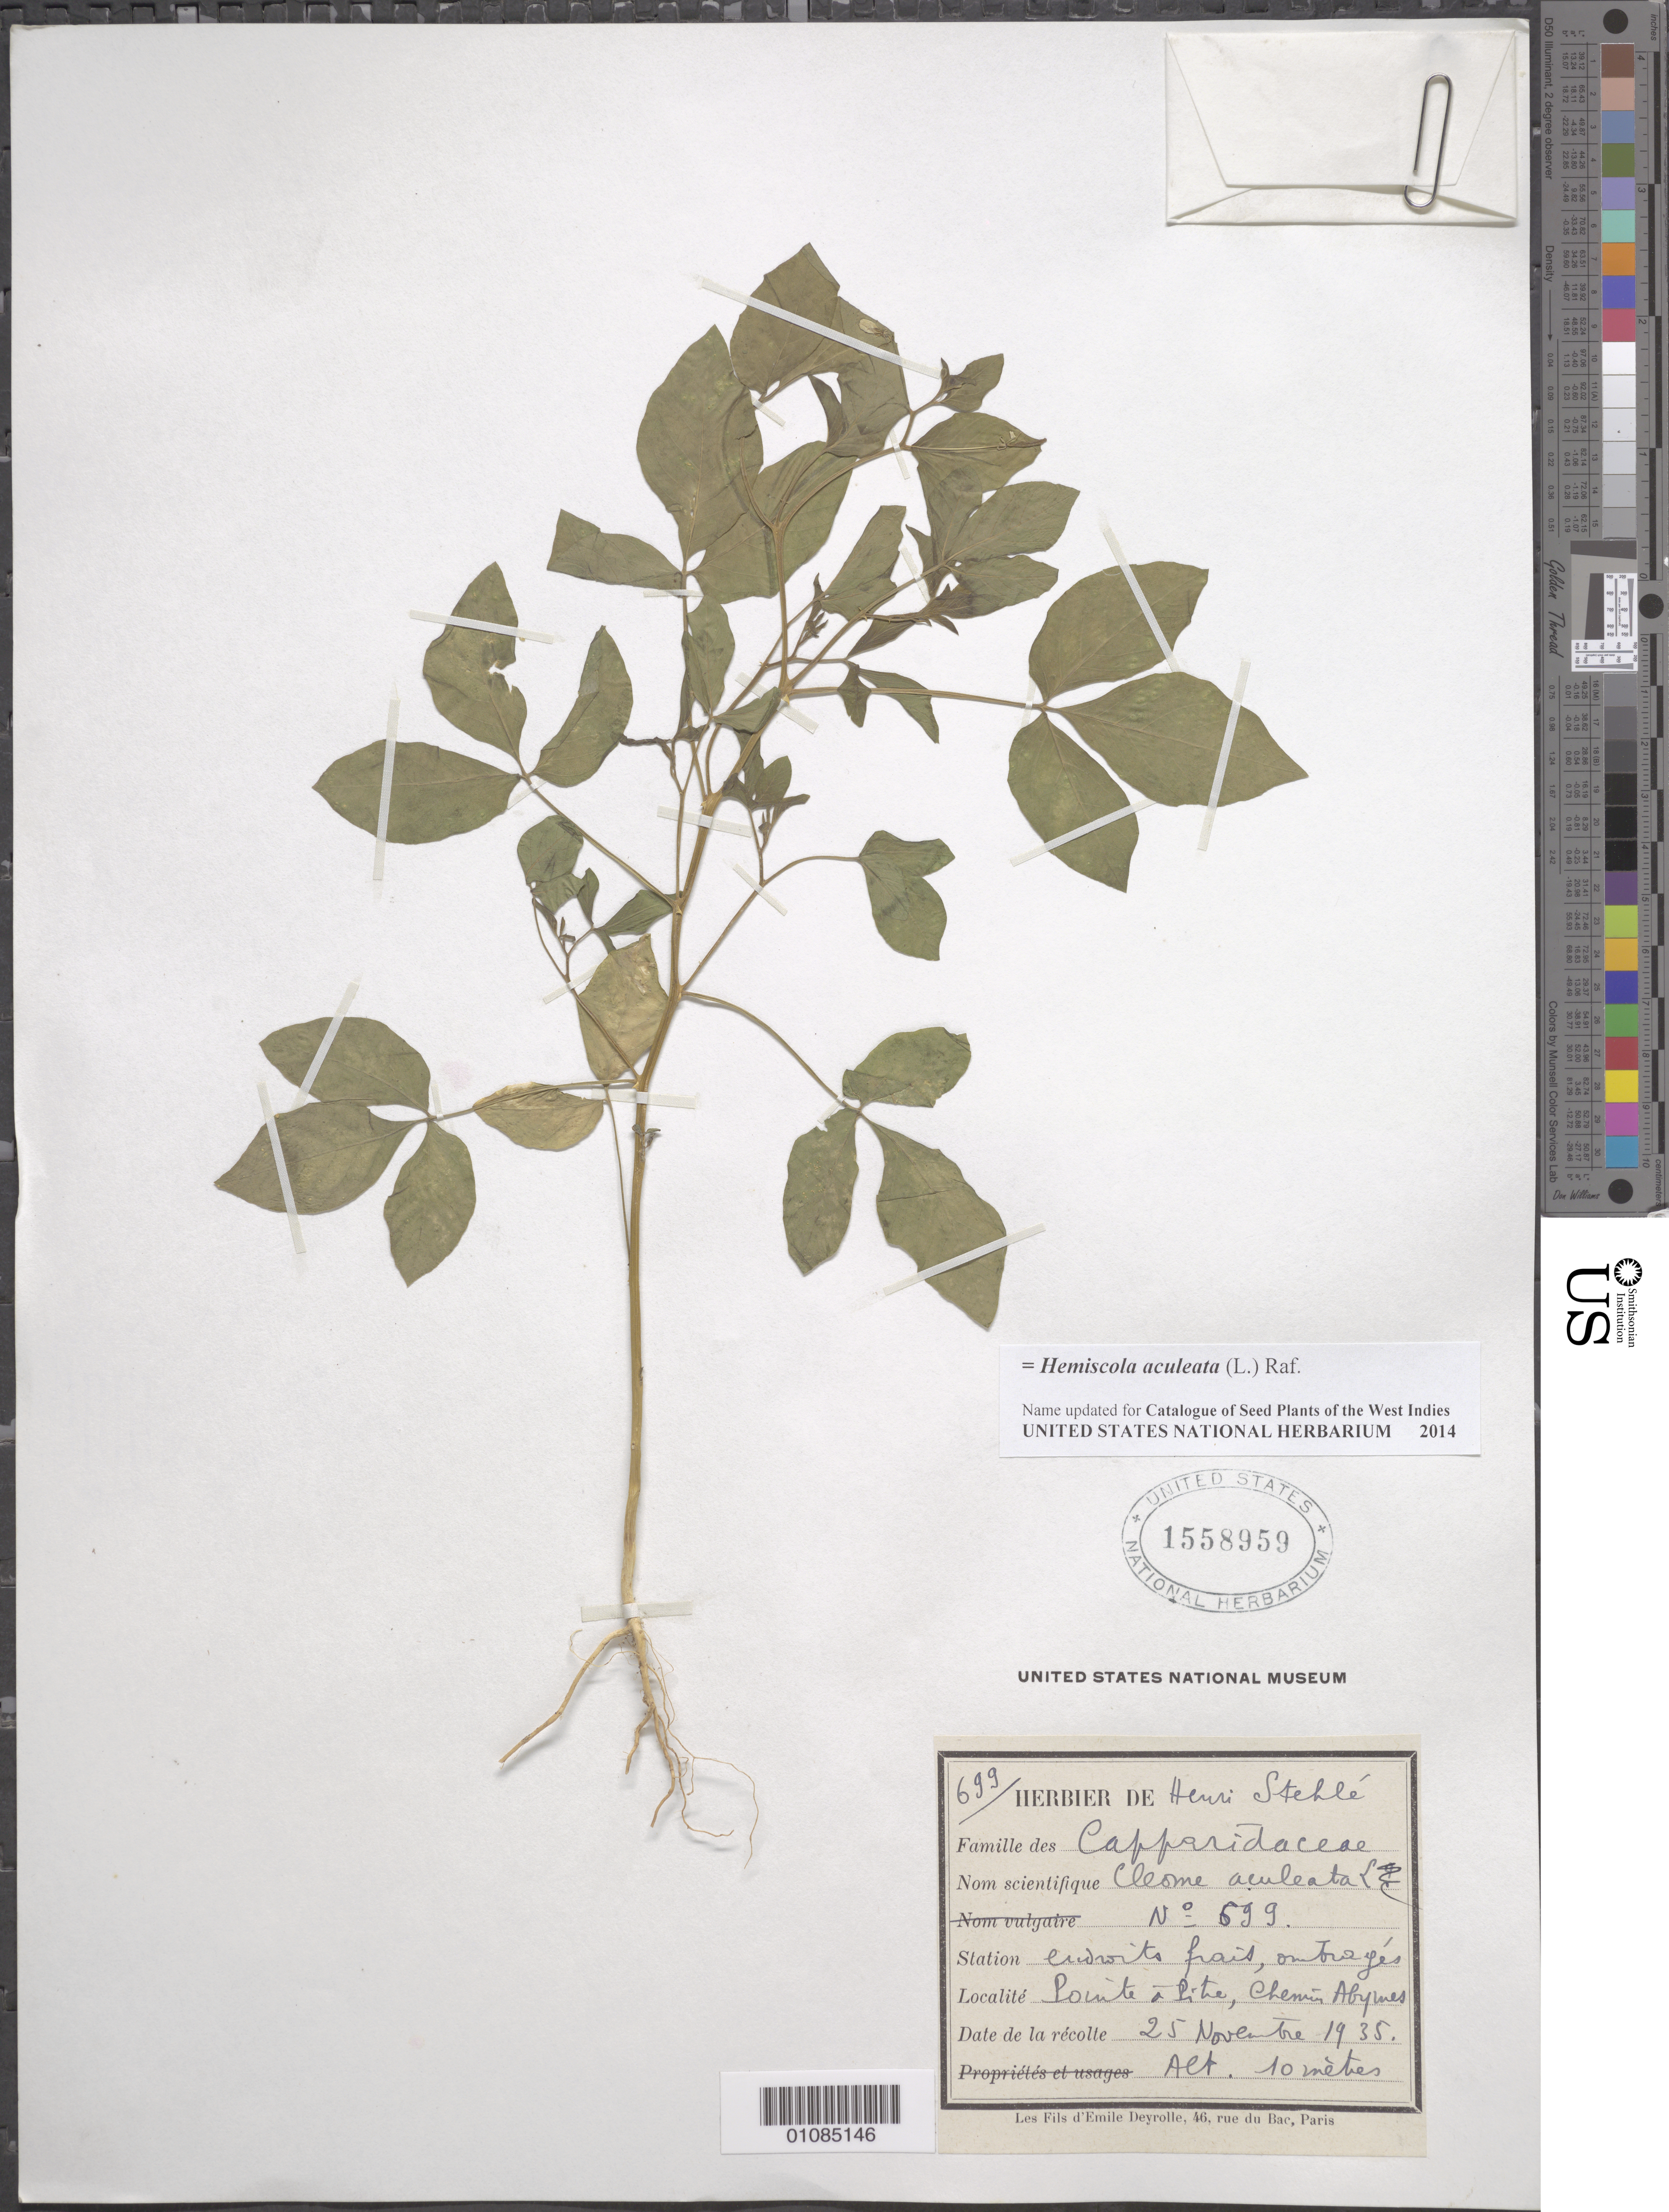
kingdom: Plantae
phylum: Tracheophyta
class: Magnoliopsida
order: Brassicales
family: Cleomaceae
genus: Tarenaya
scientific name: Tarenaya aculeata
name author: (L.) Soares Neto & Roalson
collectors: H. Stehlé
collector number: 699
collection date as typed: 25 Nov 1935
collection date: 1935-11-25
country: Guadeloupe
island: Grande Terre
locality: Point-a-Pitre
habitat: Endroits frais, ombragés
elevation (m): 10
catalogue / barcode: US 1558959